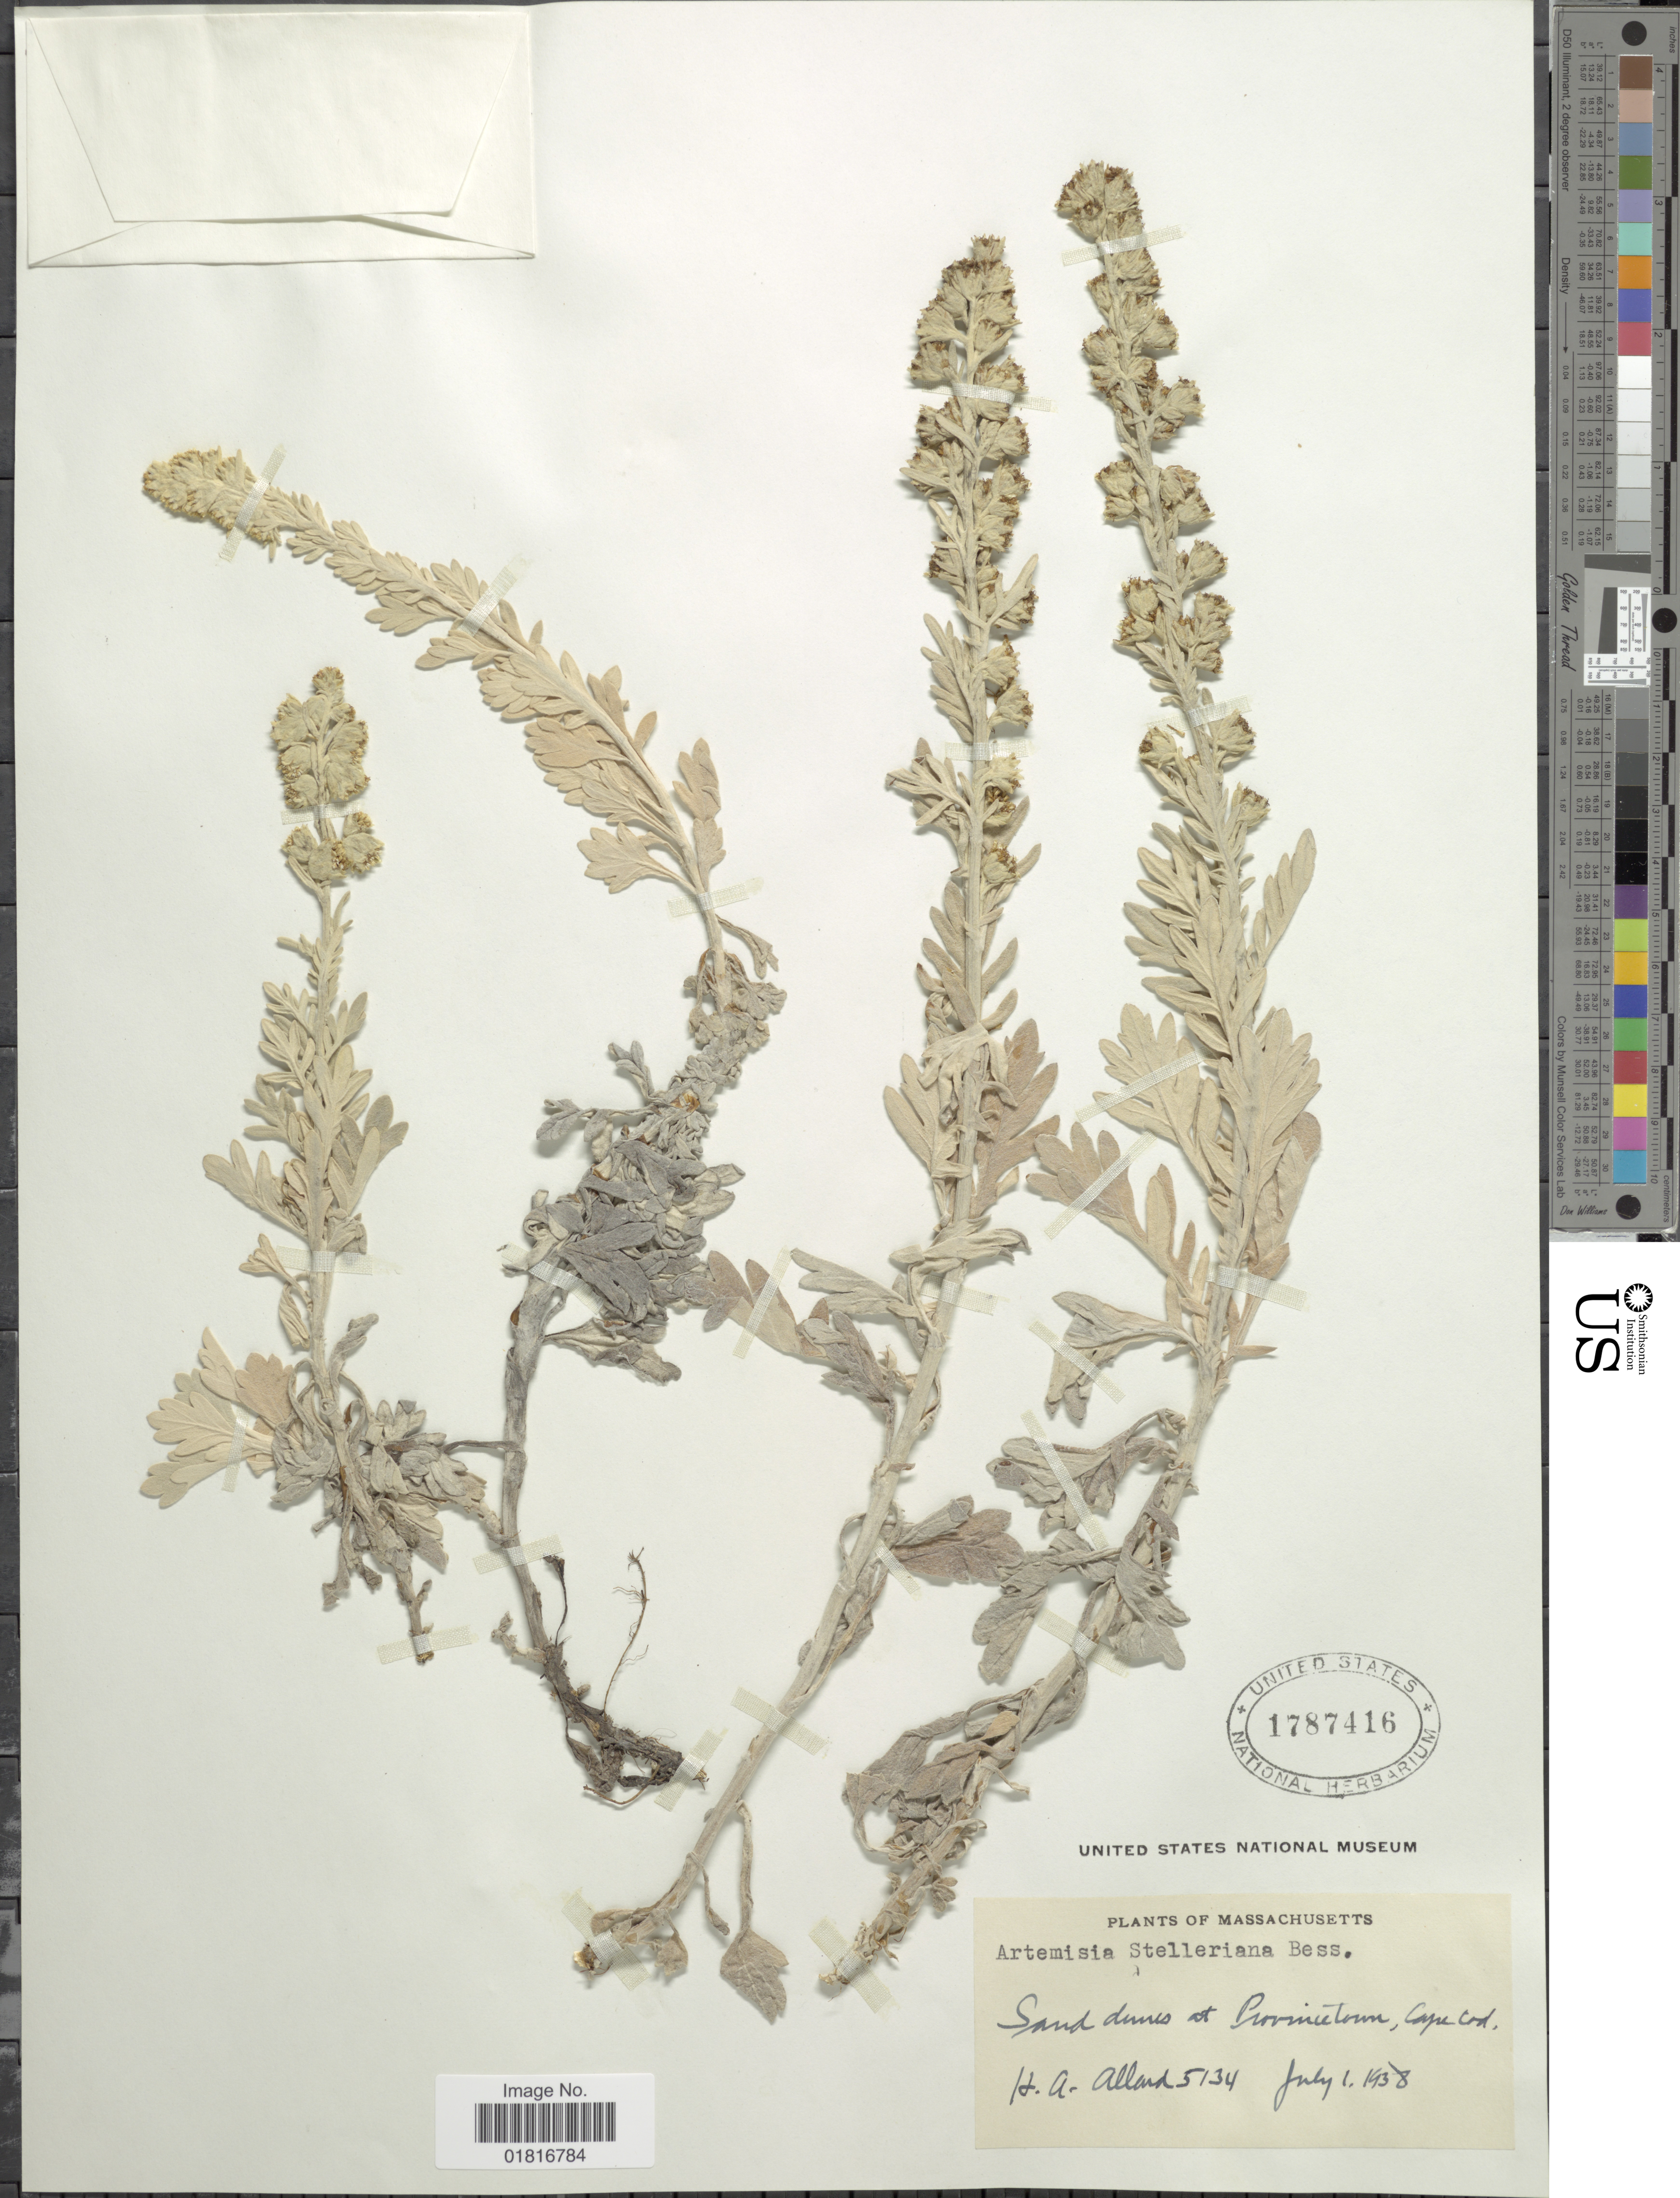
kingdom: Plantae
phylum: Tracheophyta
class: Magnoliopsida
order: Asterales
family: Asteraceae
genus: Artemisia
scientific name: Artemisia stelleriana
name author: Besser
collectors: H. A. Allard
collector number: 5134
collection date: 1938-07-01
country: United States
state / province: Massachusetts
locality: Sand dunes at Provincetown, Cape Cod.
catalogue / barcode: US 1787416